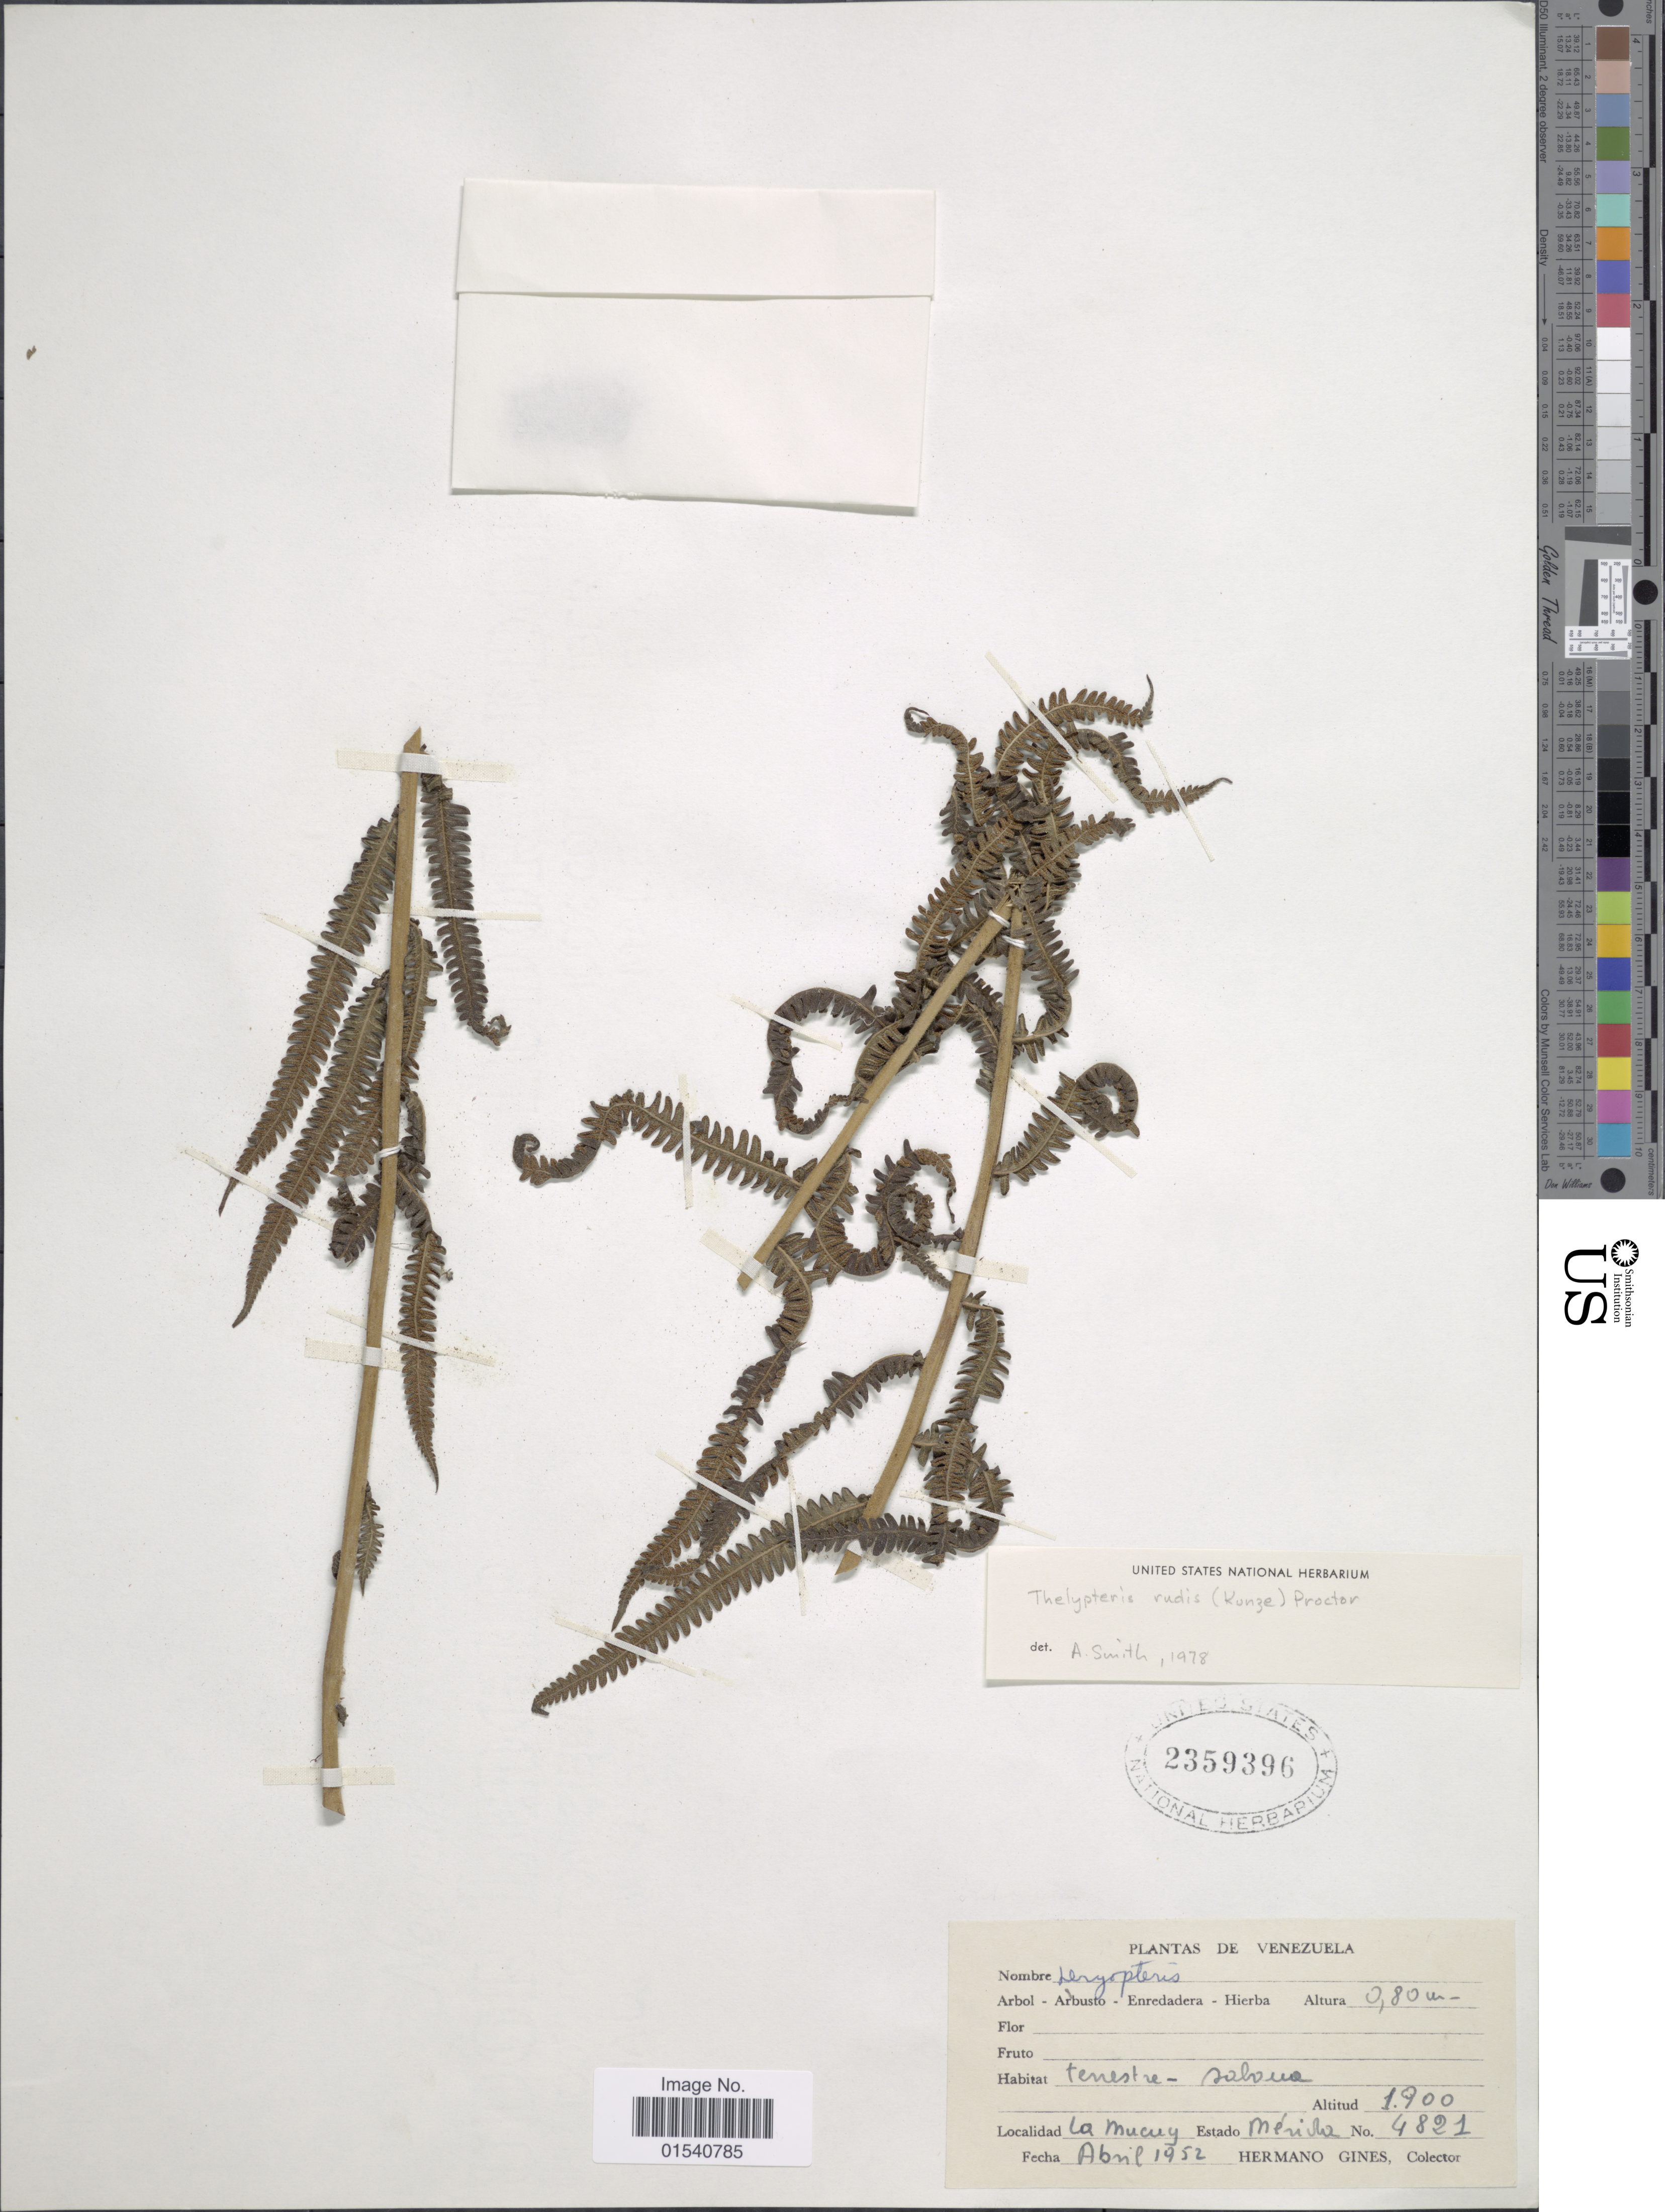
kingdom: Plantae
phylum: Tracheophyta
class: Polypodiopsida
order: Polypodiales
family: Thelypteridaceae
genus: Amauropelta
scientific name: Amauropelta rudis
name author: (Kunze) Pic. Serm.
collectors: Bro. Gines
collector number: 4821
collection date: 1952-04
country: Venezuela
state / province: Mérida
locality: La Mucuy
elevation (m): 1900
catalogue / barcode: US 2359396